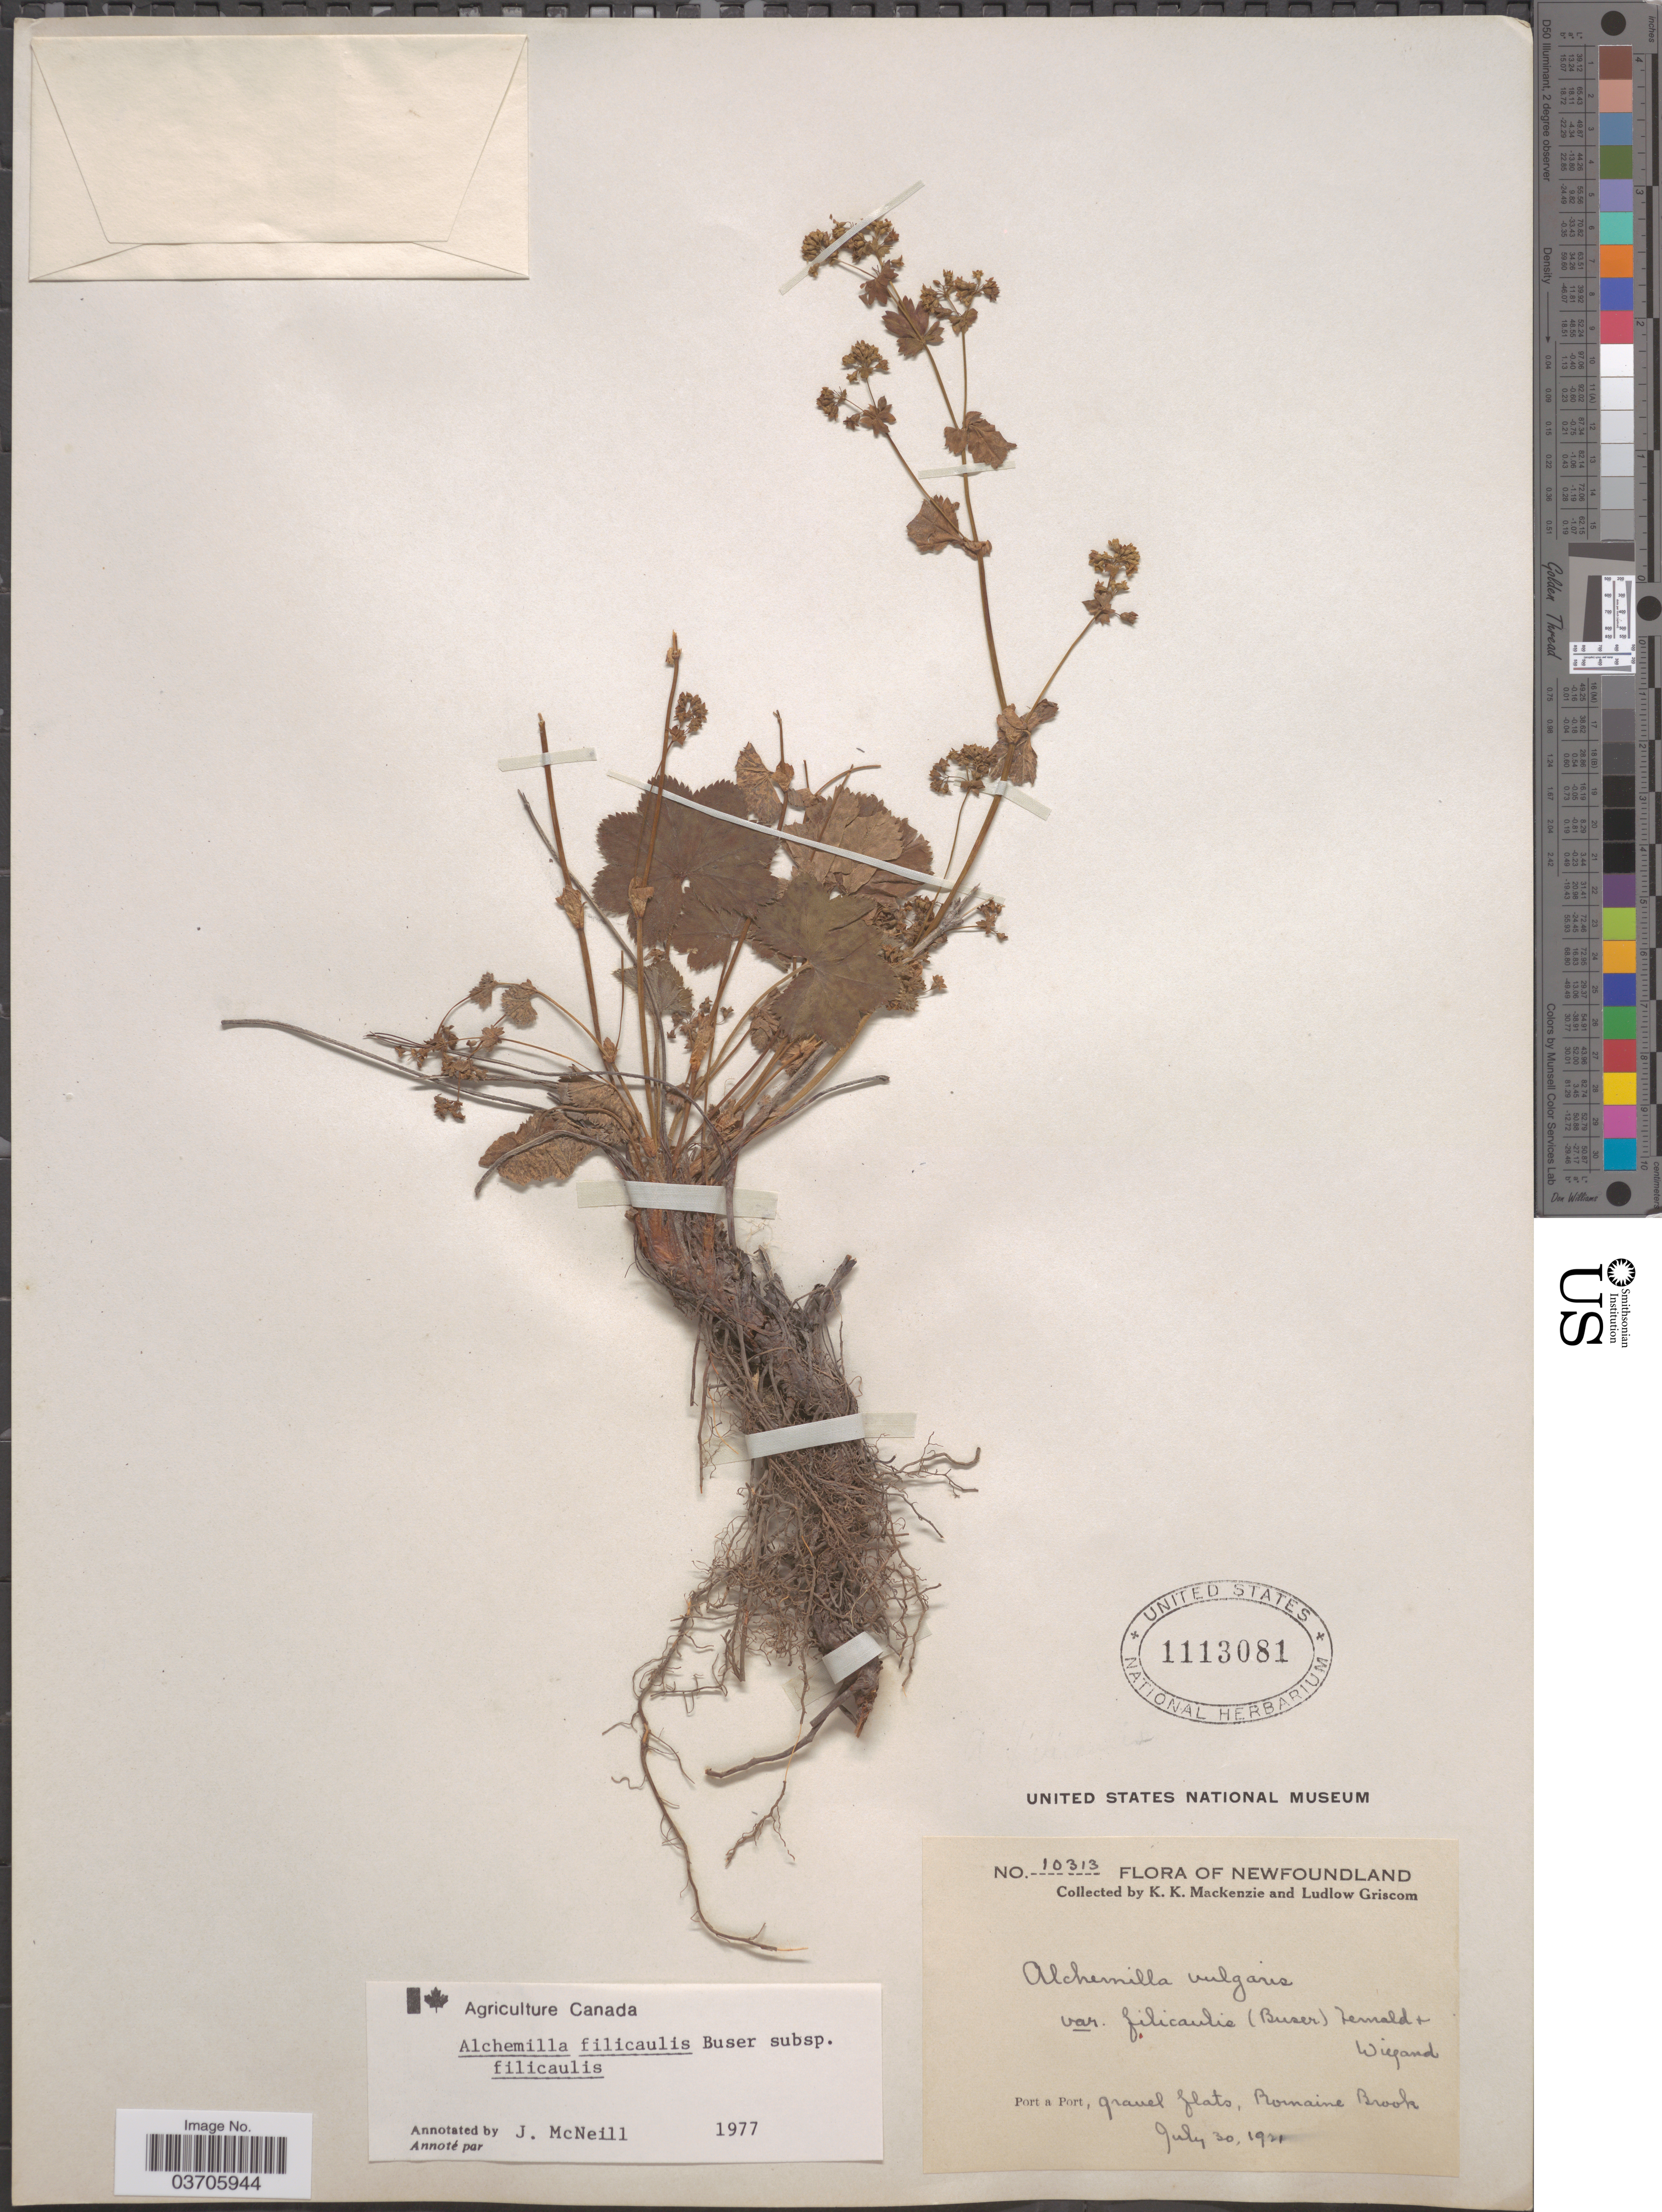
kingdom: Plantae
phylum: Tracheophyta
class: Magnoliopsida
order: Rosales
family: Rosaceae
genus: Alchemilla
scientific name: Alchemilla filicaulis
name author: Buser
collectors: K. K. Mackenzie & L. Griscom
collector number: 10313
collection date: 1921-07-30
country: Canada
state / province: Newfoundland and Labrador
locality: Port a Port, Romaine Brook.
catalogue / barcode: US 1113081